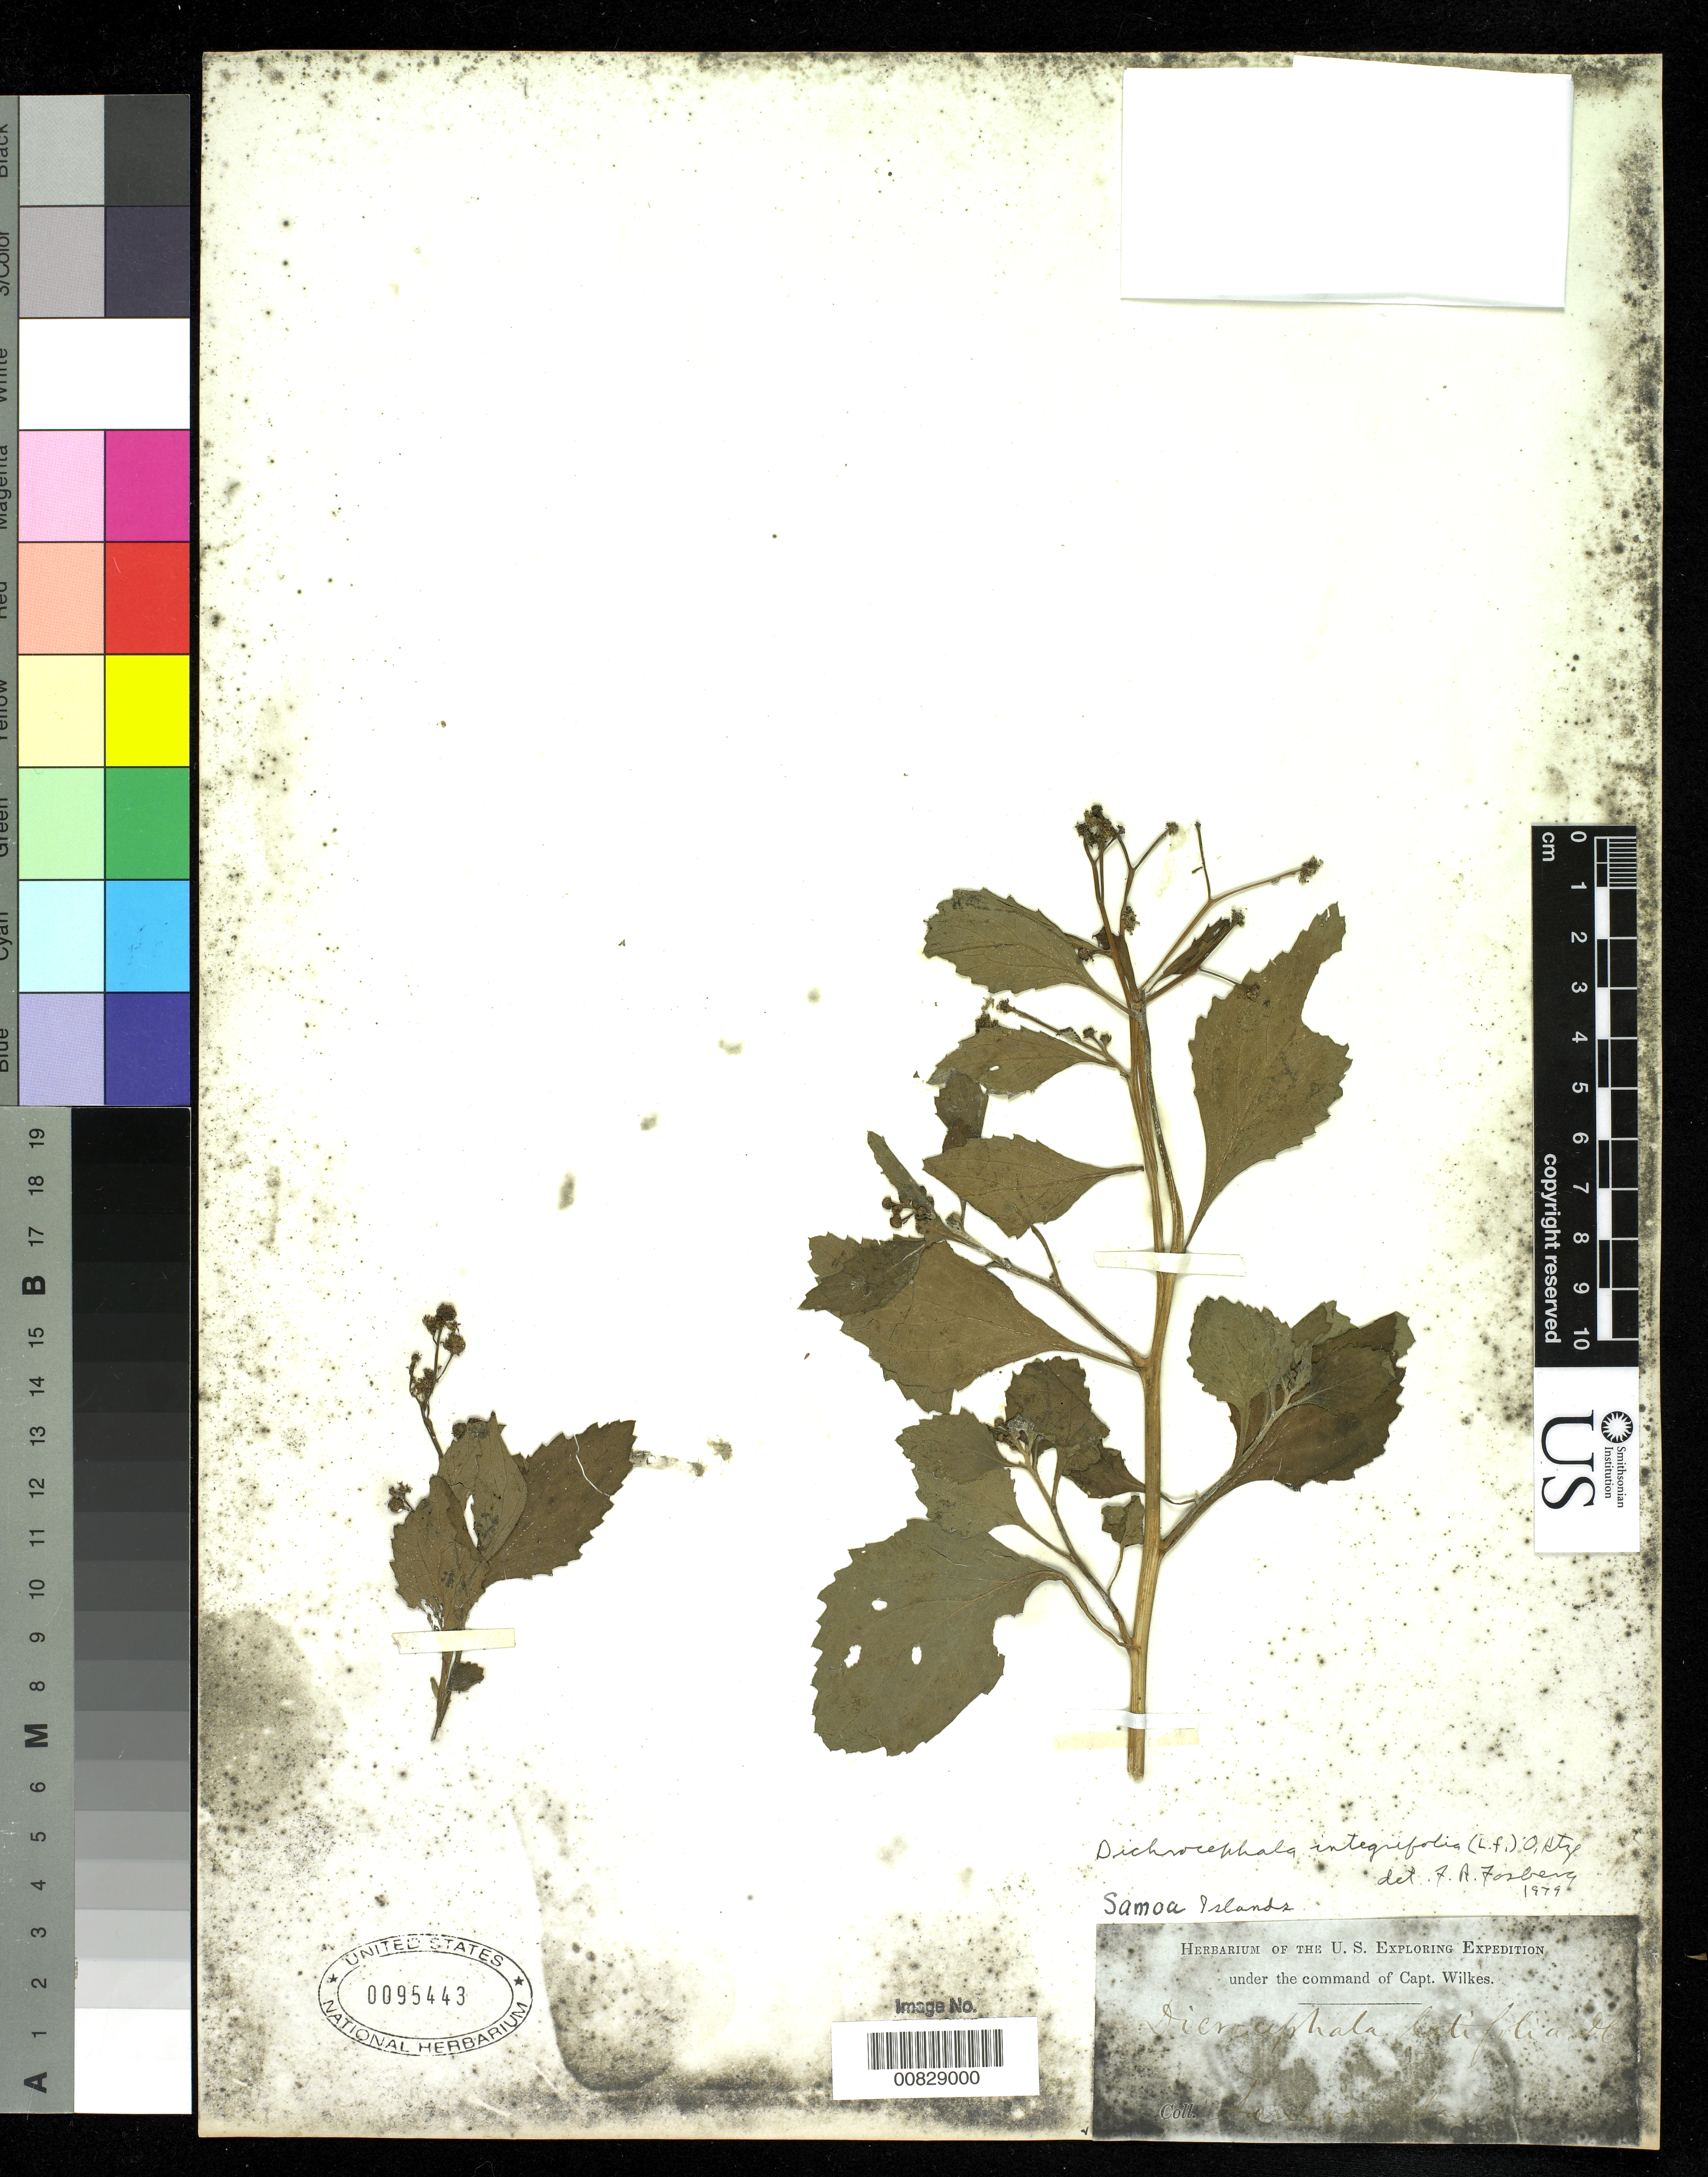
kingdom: Plantae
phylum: Tracheophyta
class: Magnoliopsida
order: Asterales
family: Asteraceae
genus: Dichrocephala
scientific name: Dichrocephala integrifolia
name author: (L. f.) Kuntze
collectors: Wilkes Explor. Exped.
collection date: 1838/1842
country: American Samoa / Samoa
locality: Samoan Islands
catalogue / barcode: US 95443